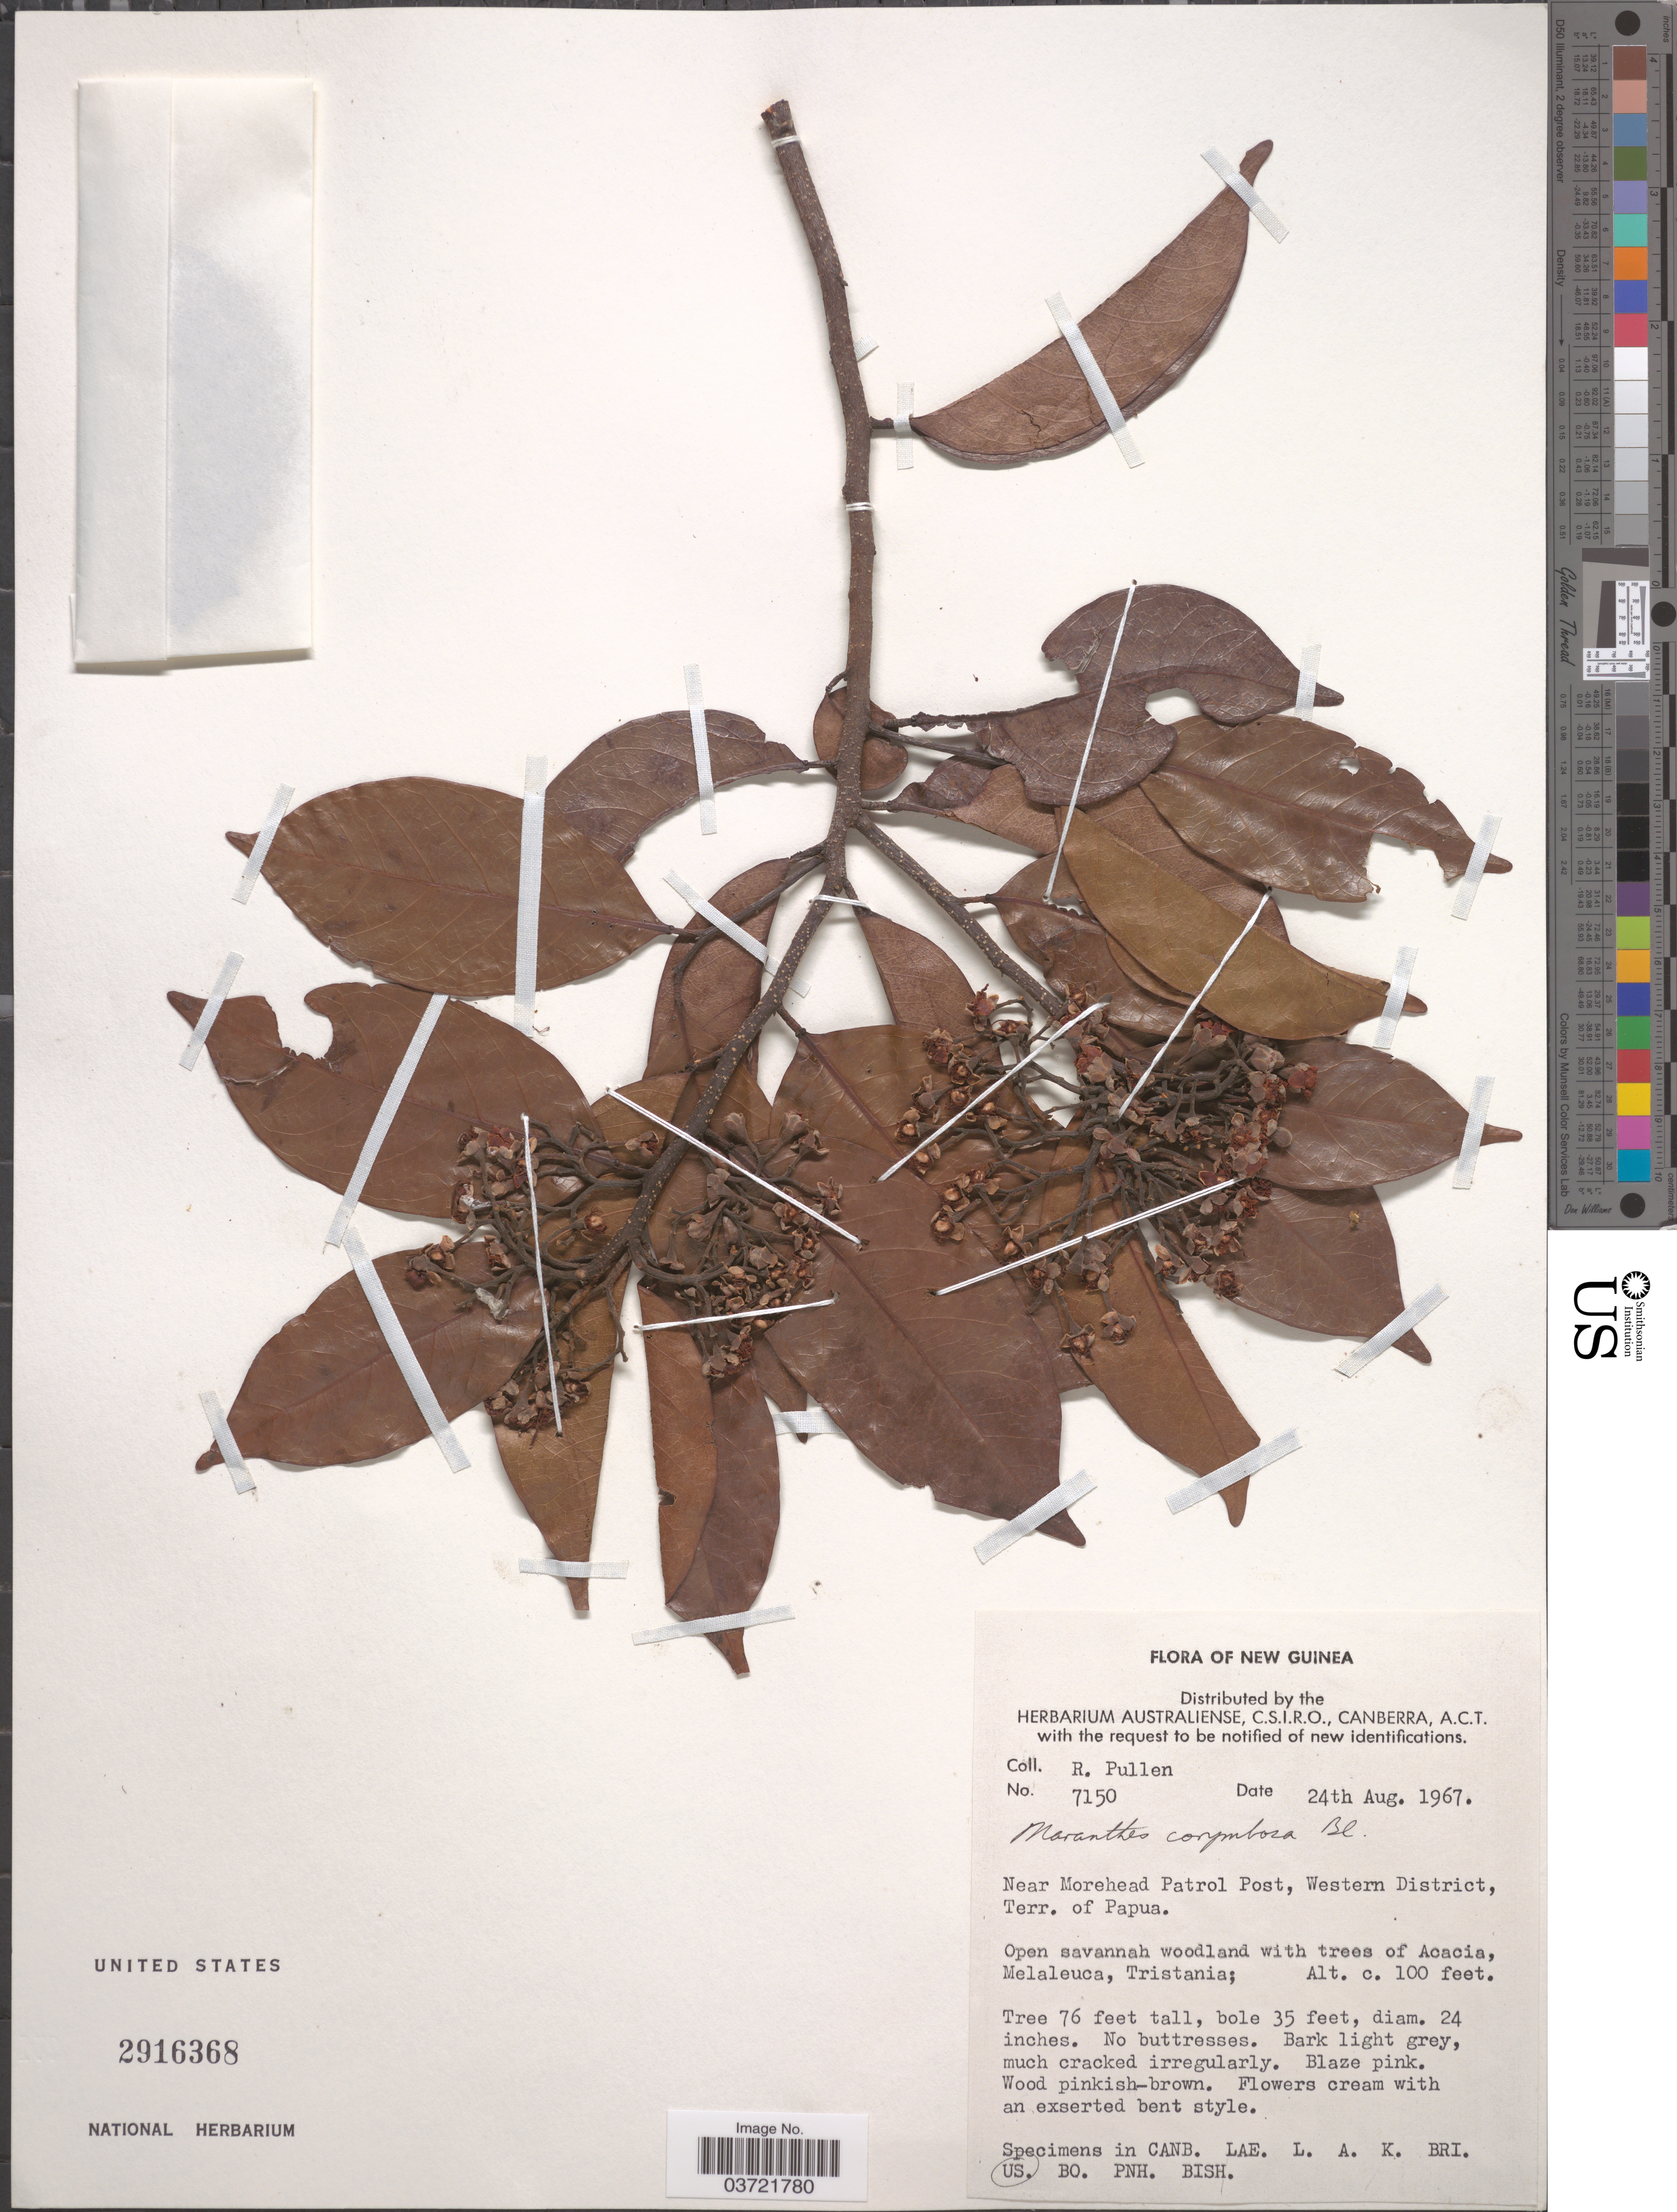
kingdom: Plantae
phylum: Tracheophyta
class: Magnoliopsida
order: Malpighiales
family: Chrysobalanaceae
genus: Maranthes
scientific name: Maranthes corymbosa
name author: Blume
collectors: R. Pullen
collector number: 7150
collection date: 1967-08-24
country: Papua New Guinea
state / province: Manus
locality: New Guinea. Near Morehead Patrol Post, Western District, Terr. of Papua.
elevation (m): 30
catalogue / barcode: US 2916368